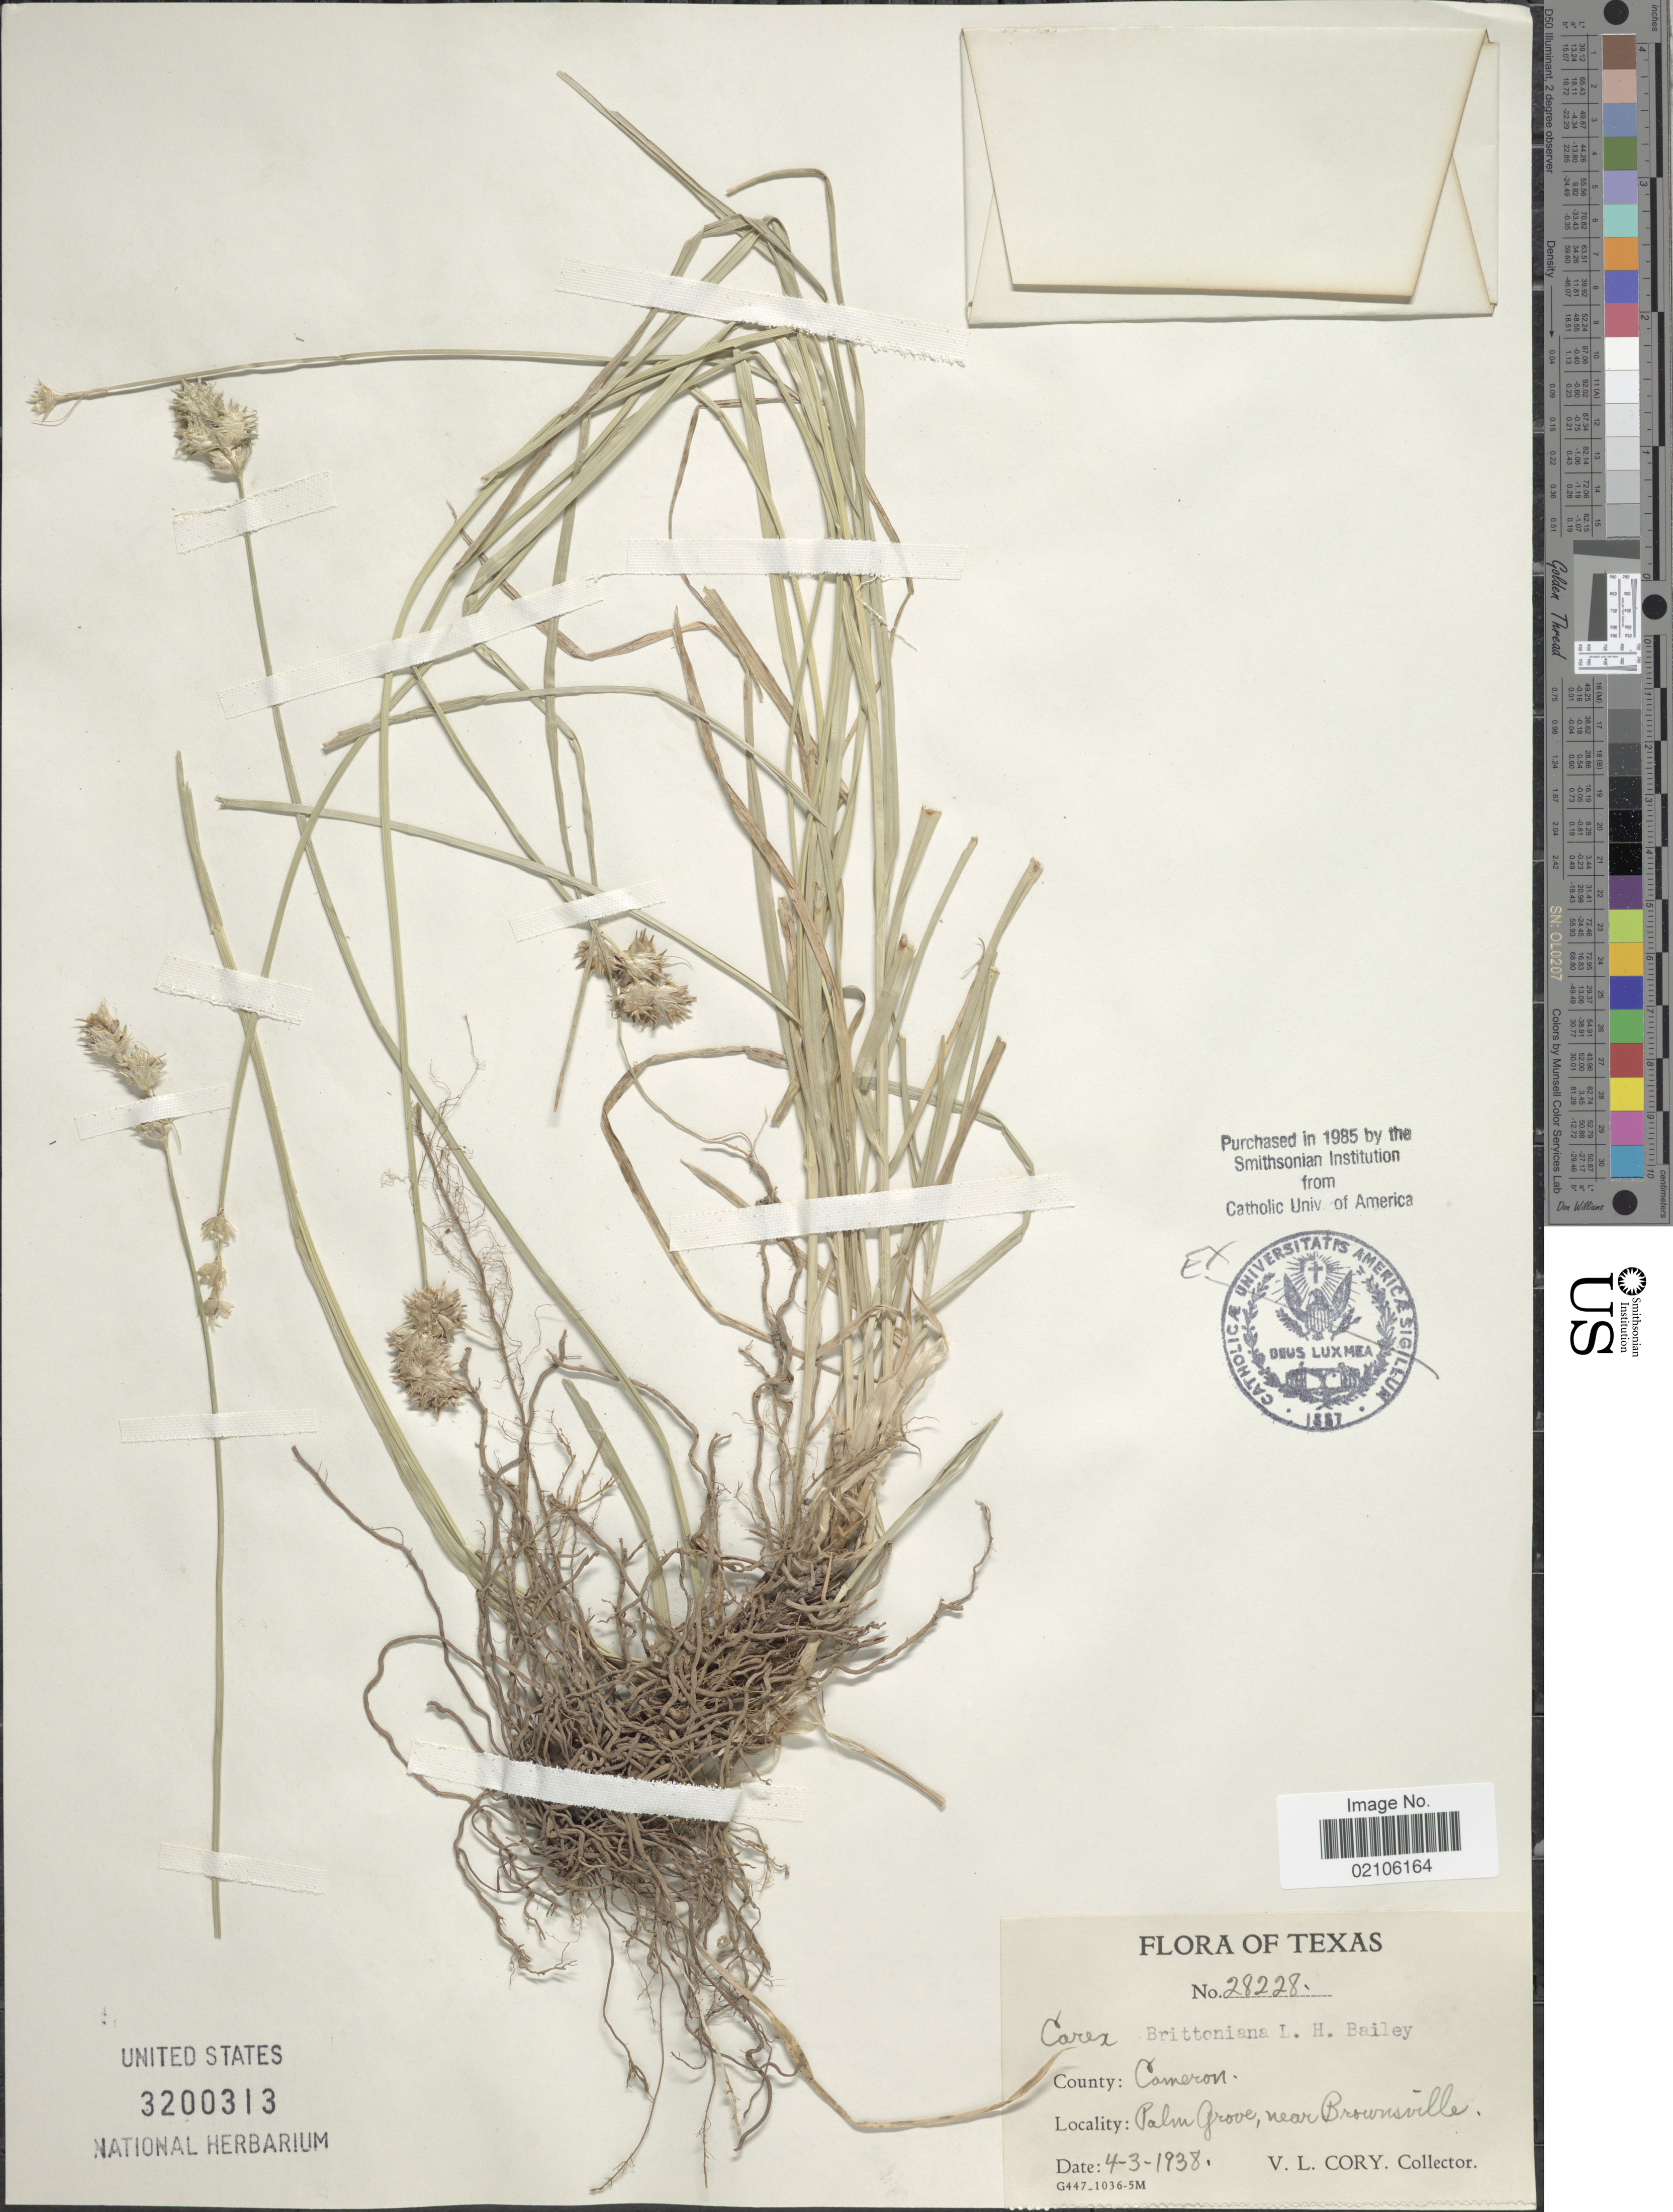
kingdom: Plantae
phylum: Tracheophyta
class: Liliopsida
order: Poales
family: Cyperaceae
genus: Carex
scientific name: Carex tetrastachya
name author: Scheele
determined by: Strong, Mark T., (BOT), Smithsonian Institution - National Museum of Natural History (UNITED STATES)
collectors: V. Cory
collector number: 28228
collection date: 1938-04-03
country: United States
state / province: Texas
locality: County: Cameron, Palm Grove, near Brownsville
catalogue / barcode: US 3200313